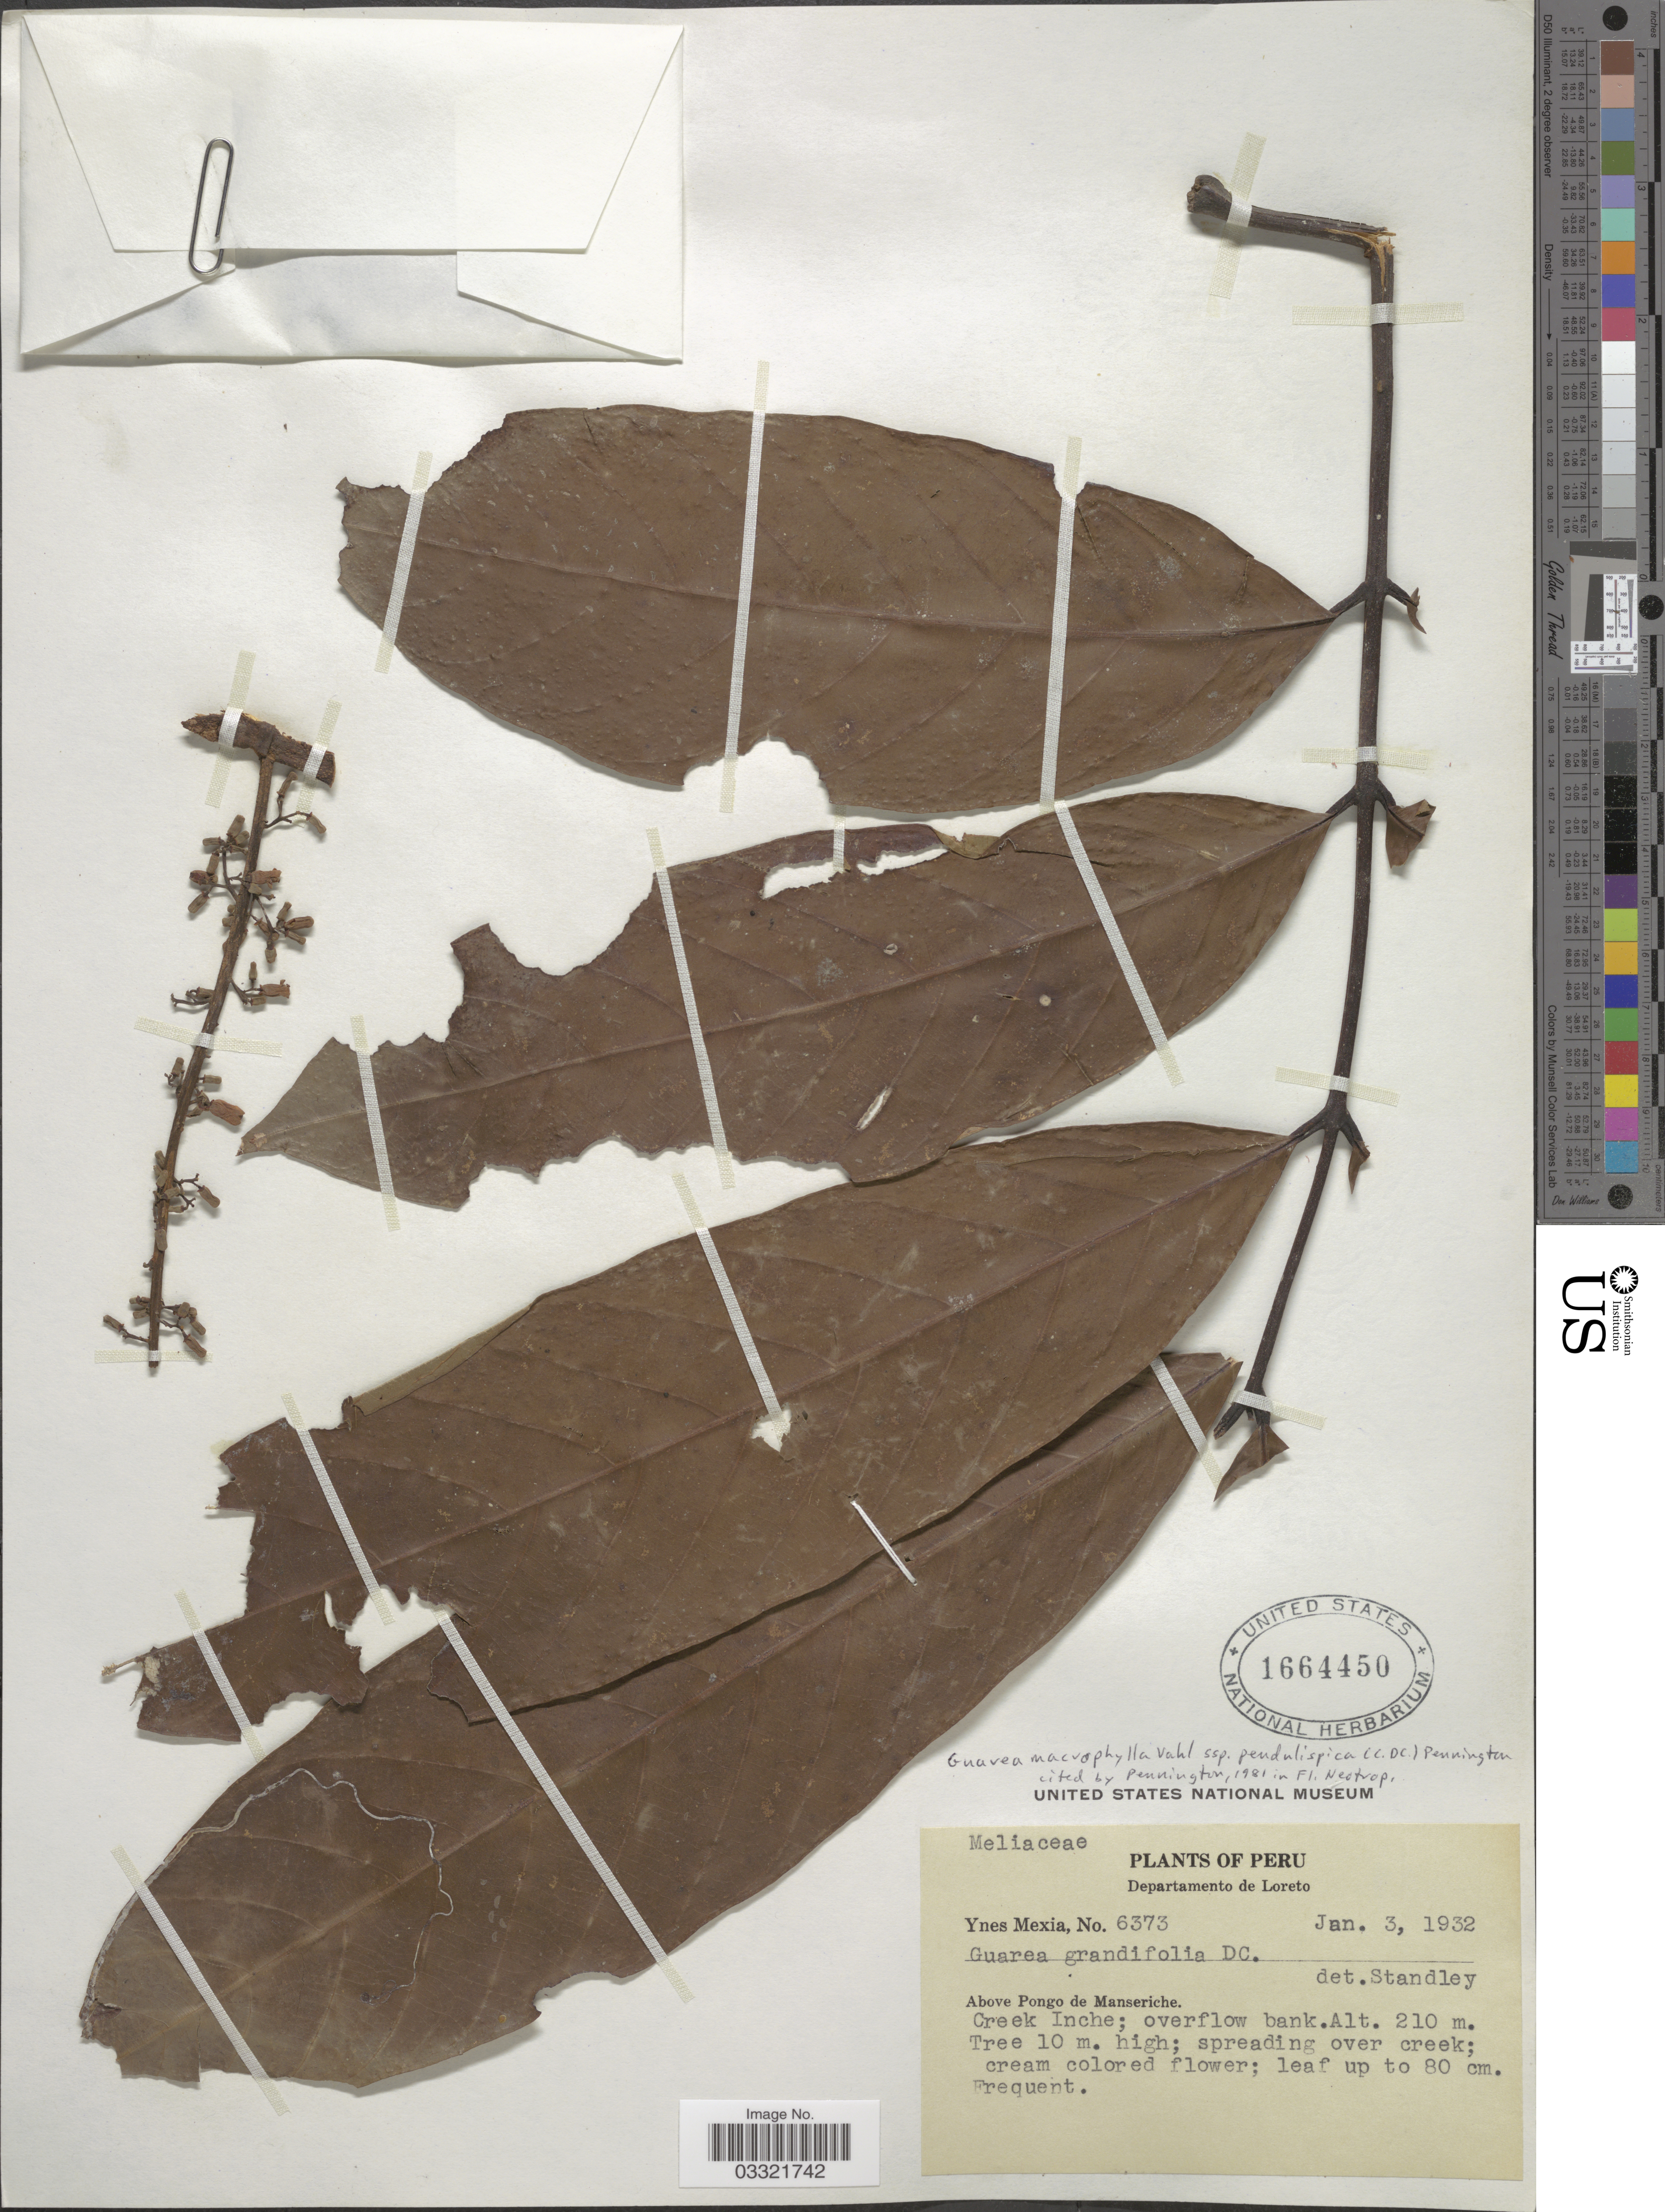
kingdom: Plantae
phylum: Tracheophyta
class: Magnoliopsida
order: Sapindales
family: Meliaceae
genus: Guarea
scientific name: Guarea macrophylla subsp. pendulispica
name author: (C. DC.) T.D. Penn.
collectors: Y. Mexia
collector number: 6373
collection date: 1932-01-03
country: Peru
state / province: Loreto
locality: Departamento de Loreto. Above Pongo de Manseriche. Creek Inche.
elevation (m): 210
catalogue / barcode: US 1664450